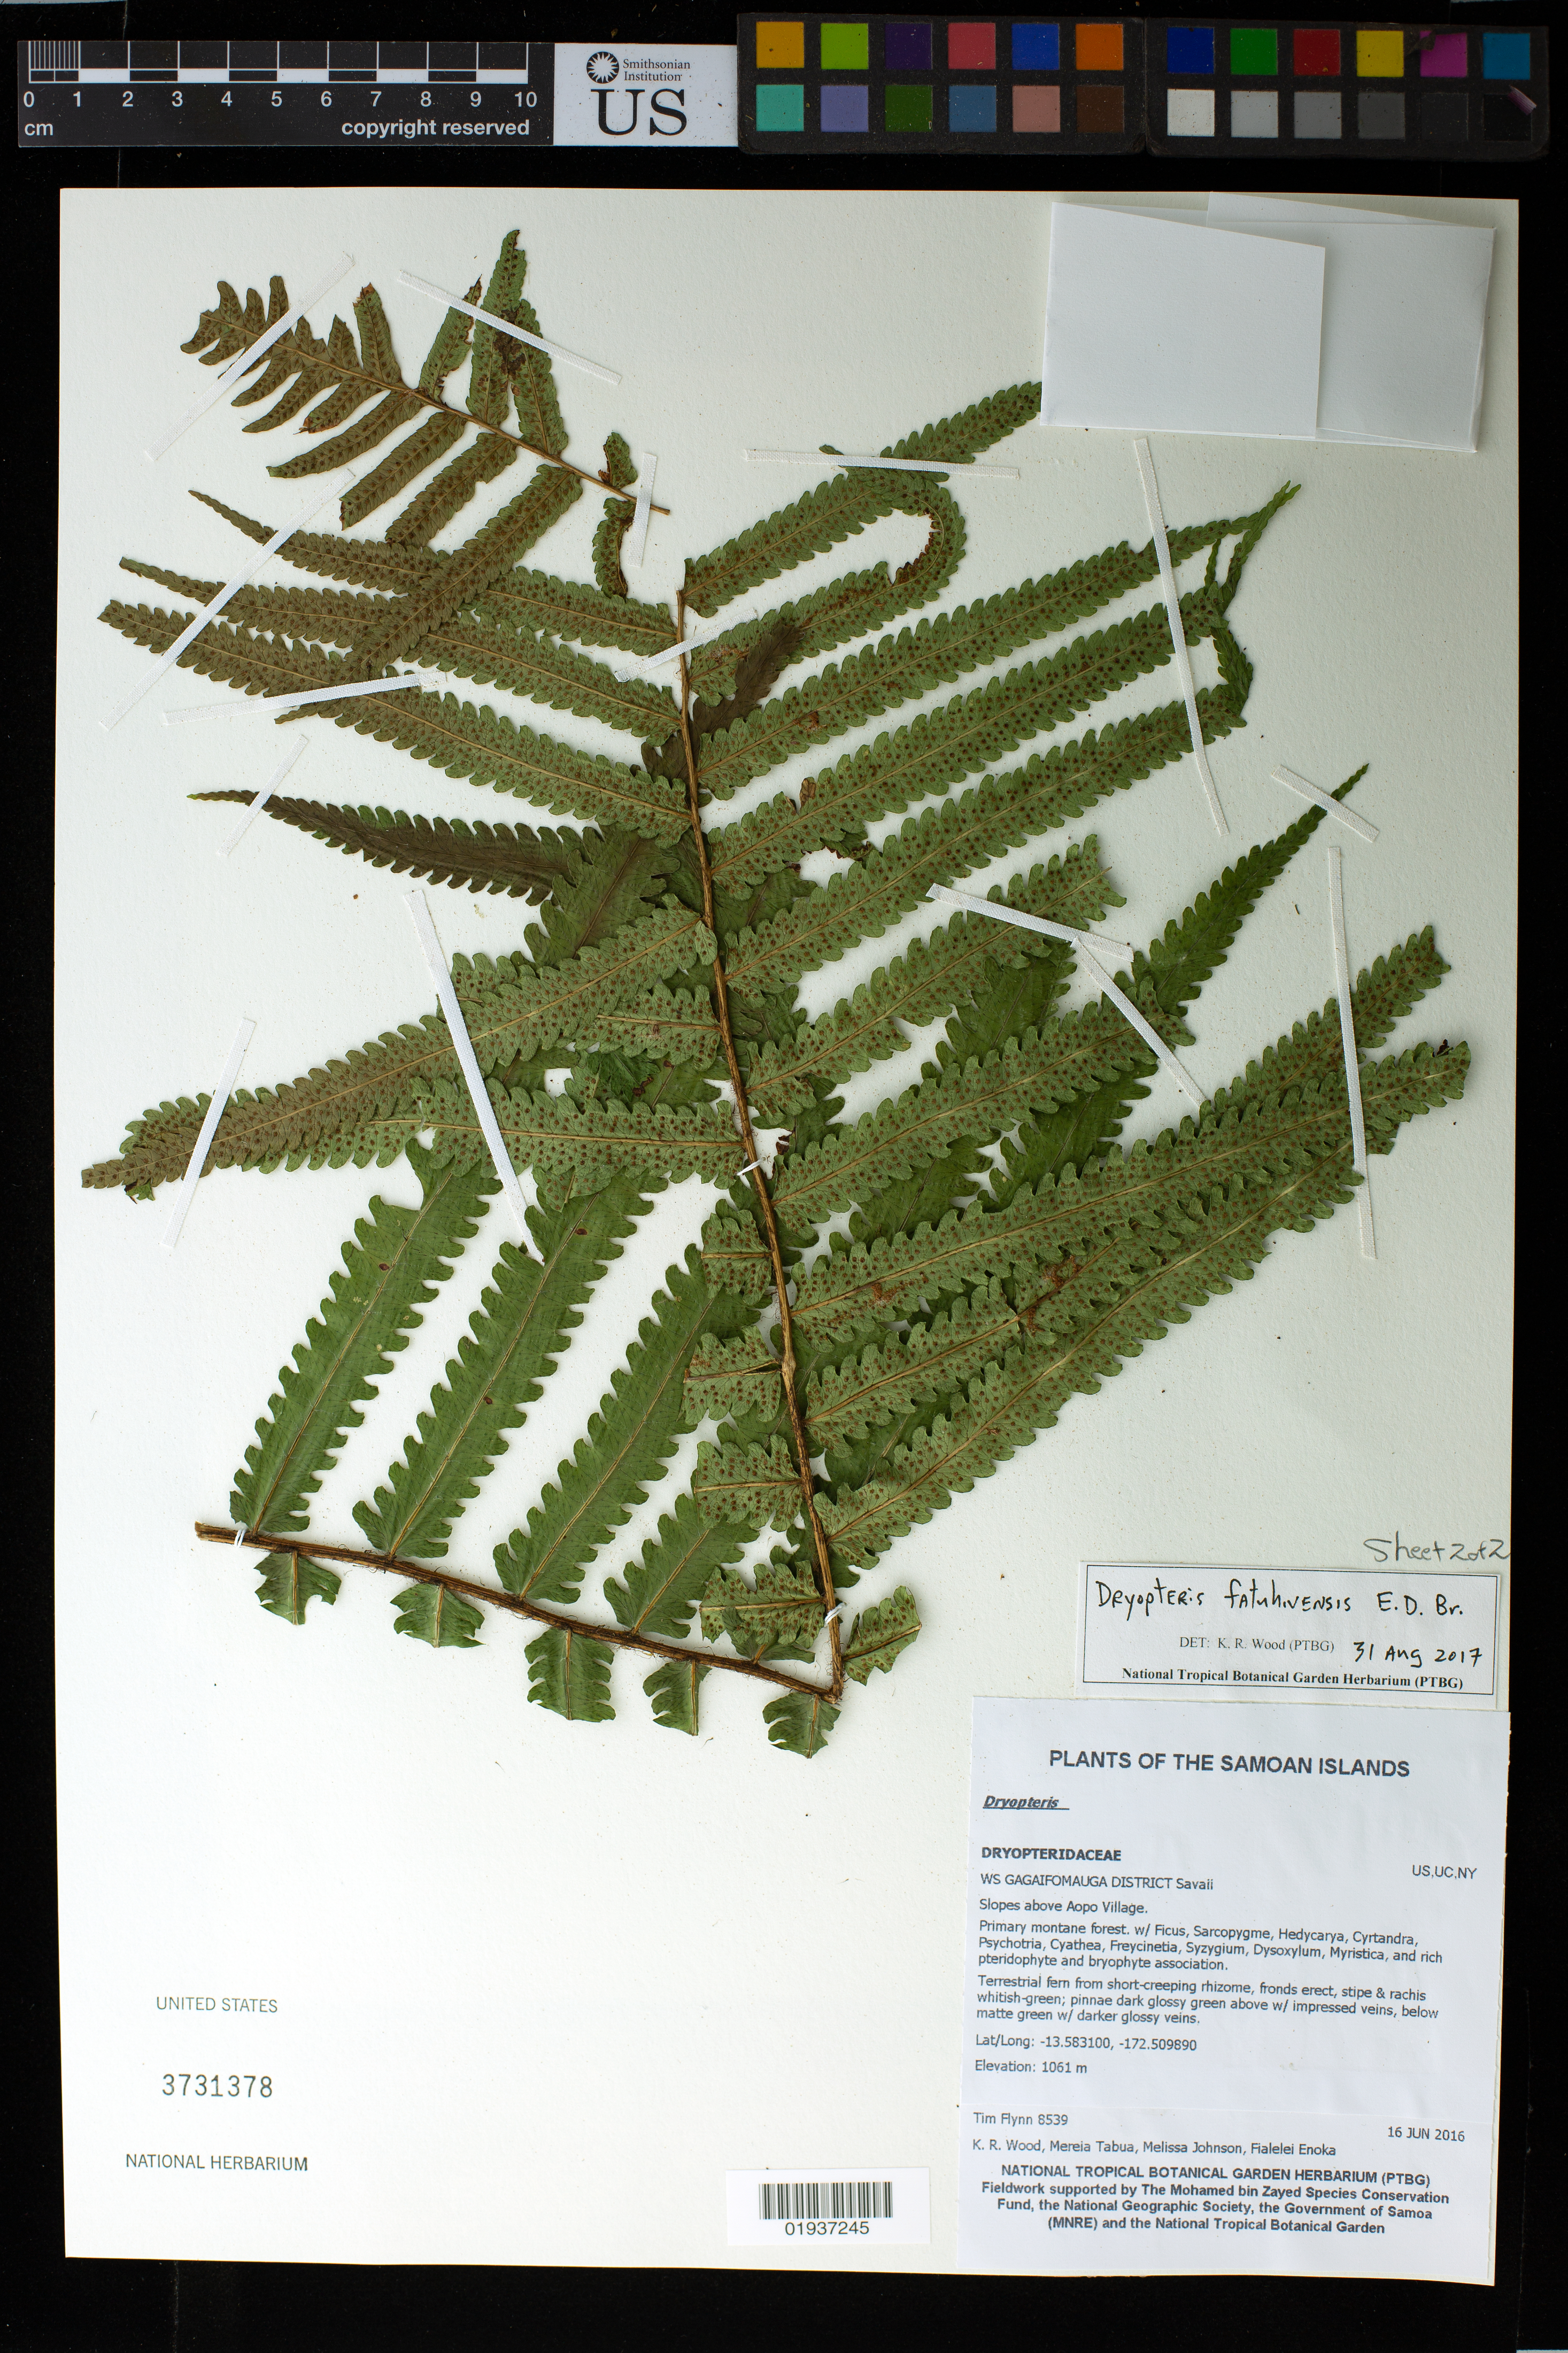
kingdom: Plantae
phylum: Tracheophyta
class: Polypodiopsida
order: Polypodiales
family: Dryopteridaceae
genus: Dryopteris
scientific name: Dryopteris fatuhivensis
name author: E.D. Br.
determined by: Wood, Kenneth R.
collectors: K. R. Wood, T. W. Flynn, M. Tabua, M. Johnson & F. Enoka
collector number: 8539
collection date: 2016-06-16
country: Samoa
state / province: Gagaifomauga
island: Savai'i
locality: Savaii, Slopes above Aopo Village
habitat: Primary montane forest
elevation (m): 1061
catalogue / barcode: US 3731378